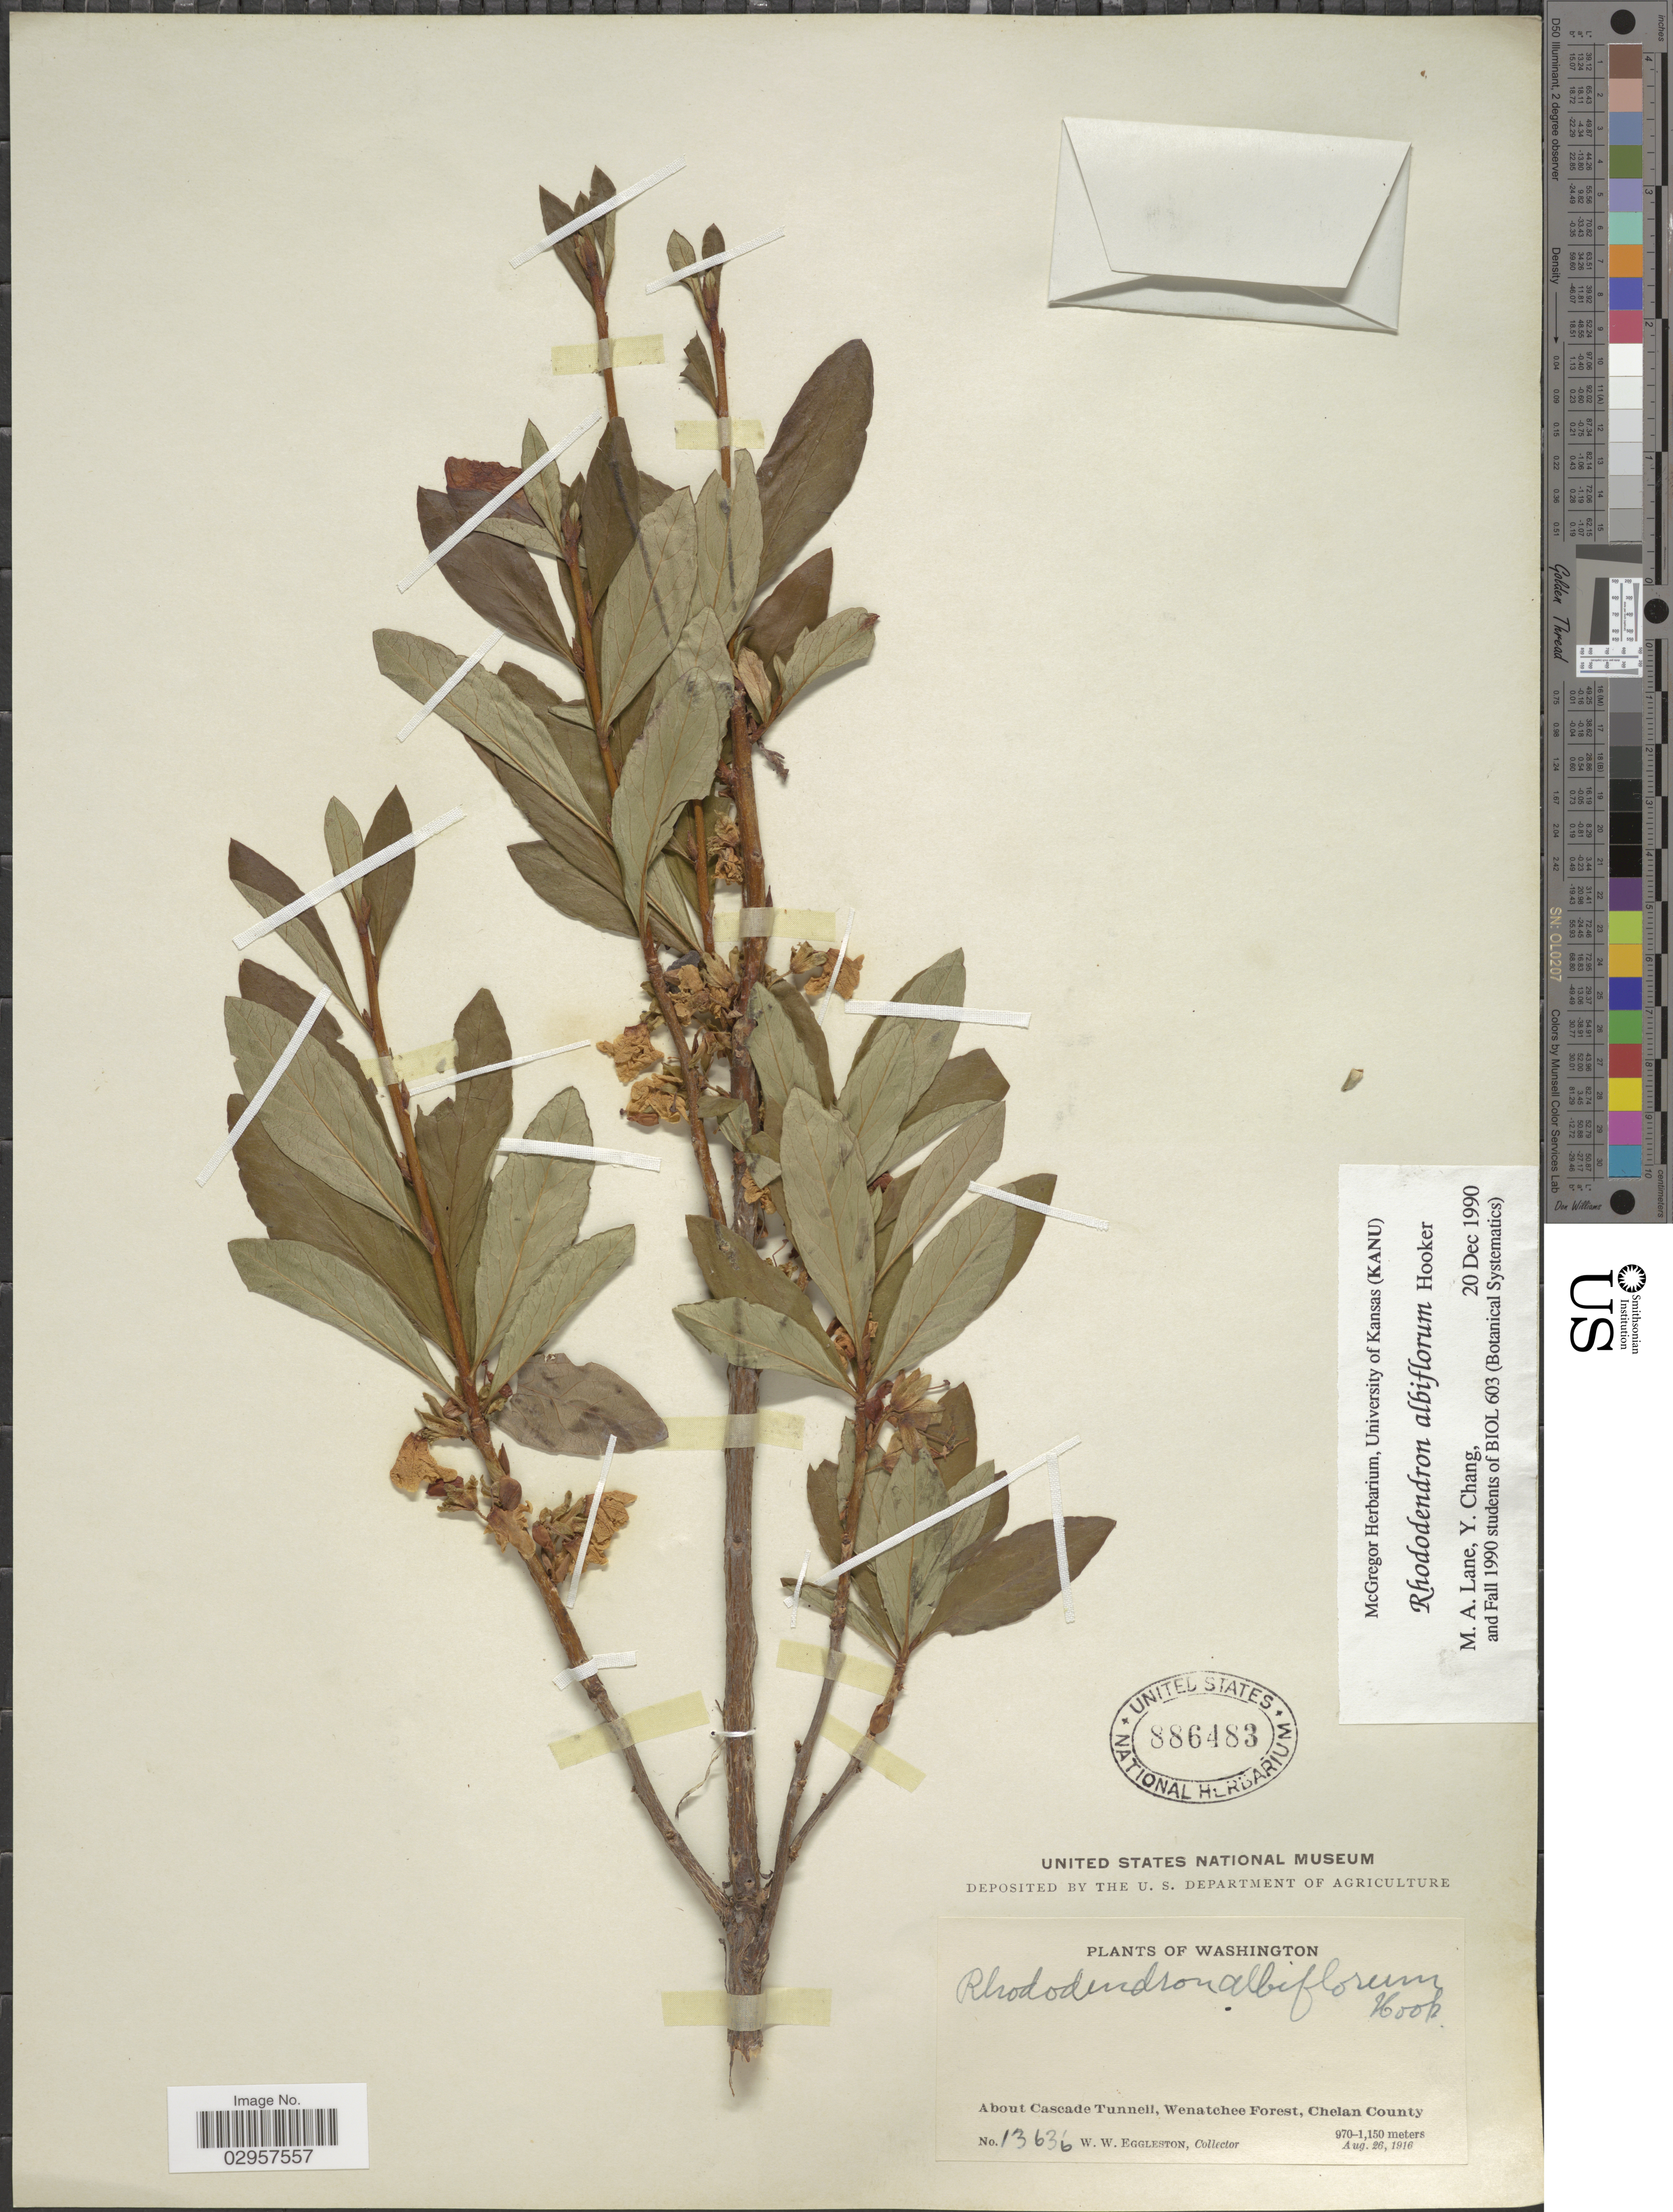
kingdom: Plantae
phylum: Tracheophyta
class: Magnoliopsida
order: Ericales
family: Ericaceae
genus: Rhododendron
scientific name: Rhododendron albiflorum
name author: Hook.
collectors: W. W. Eggleston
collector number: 13636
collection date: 1916-08-26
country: United States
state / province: Washington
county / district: Chelan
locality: About Cascade Tunnell, Wenatchee Forest, Chelan County.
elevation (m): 970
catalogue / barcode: US 886483